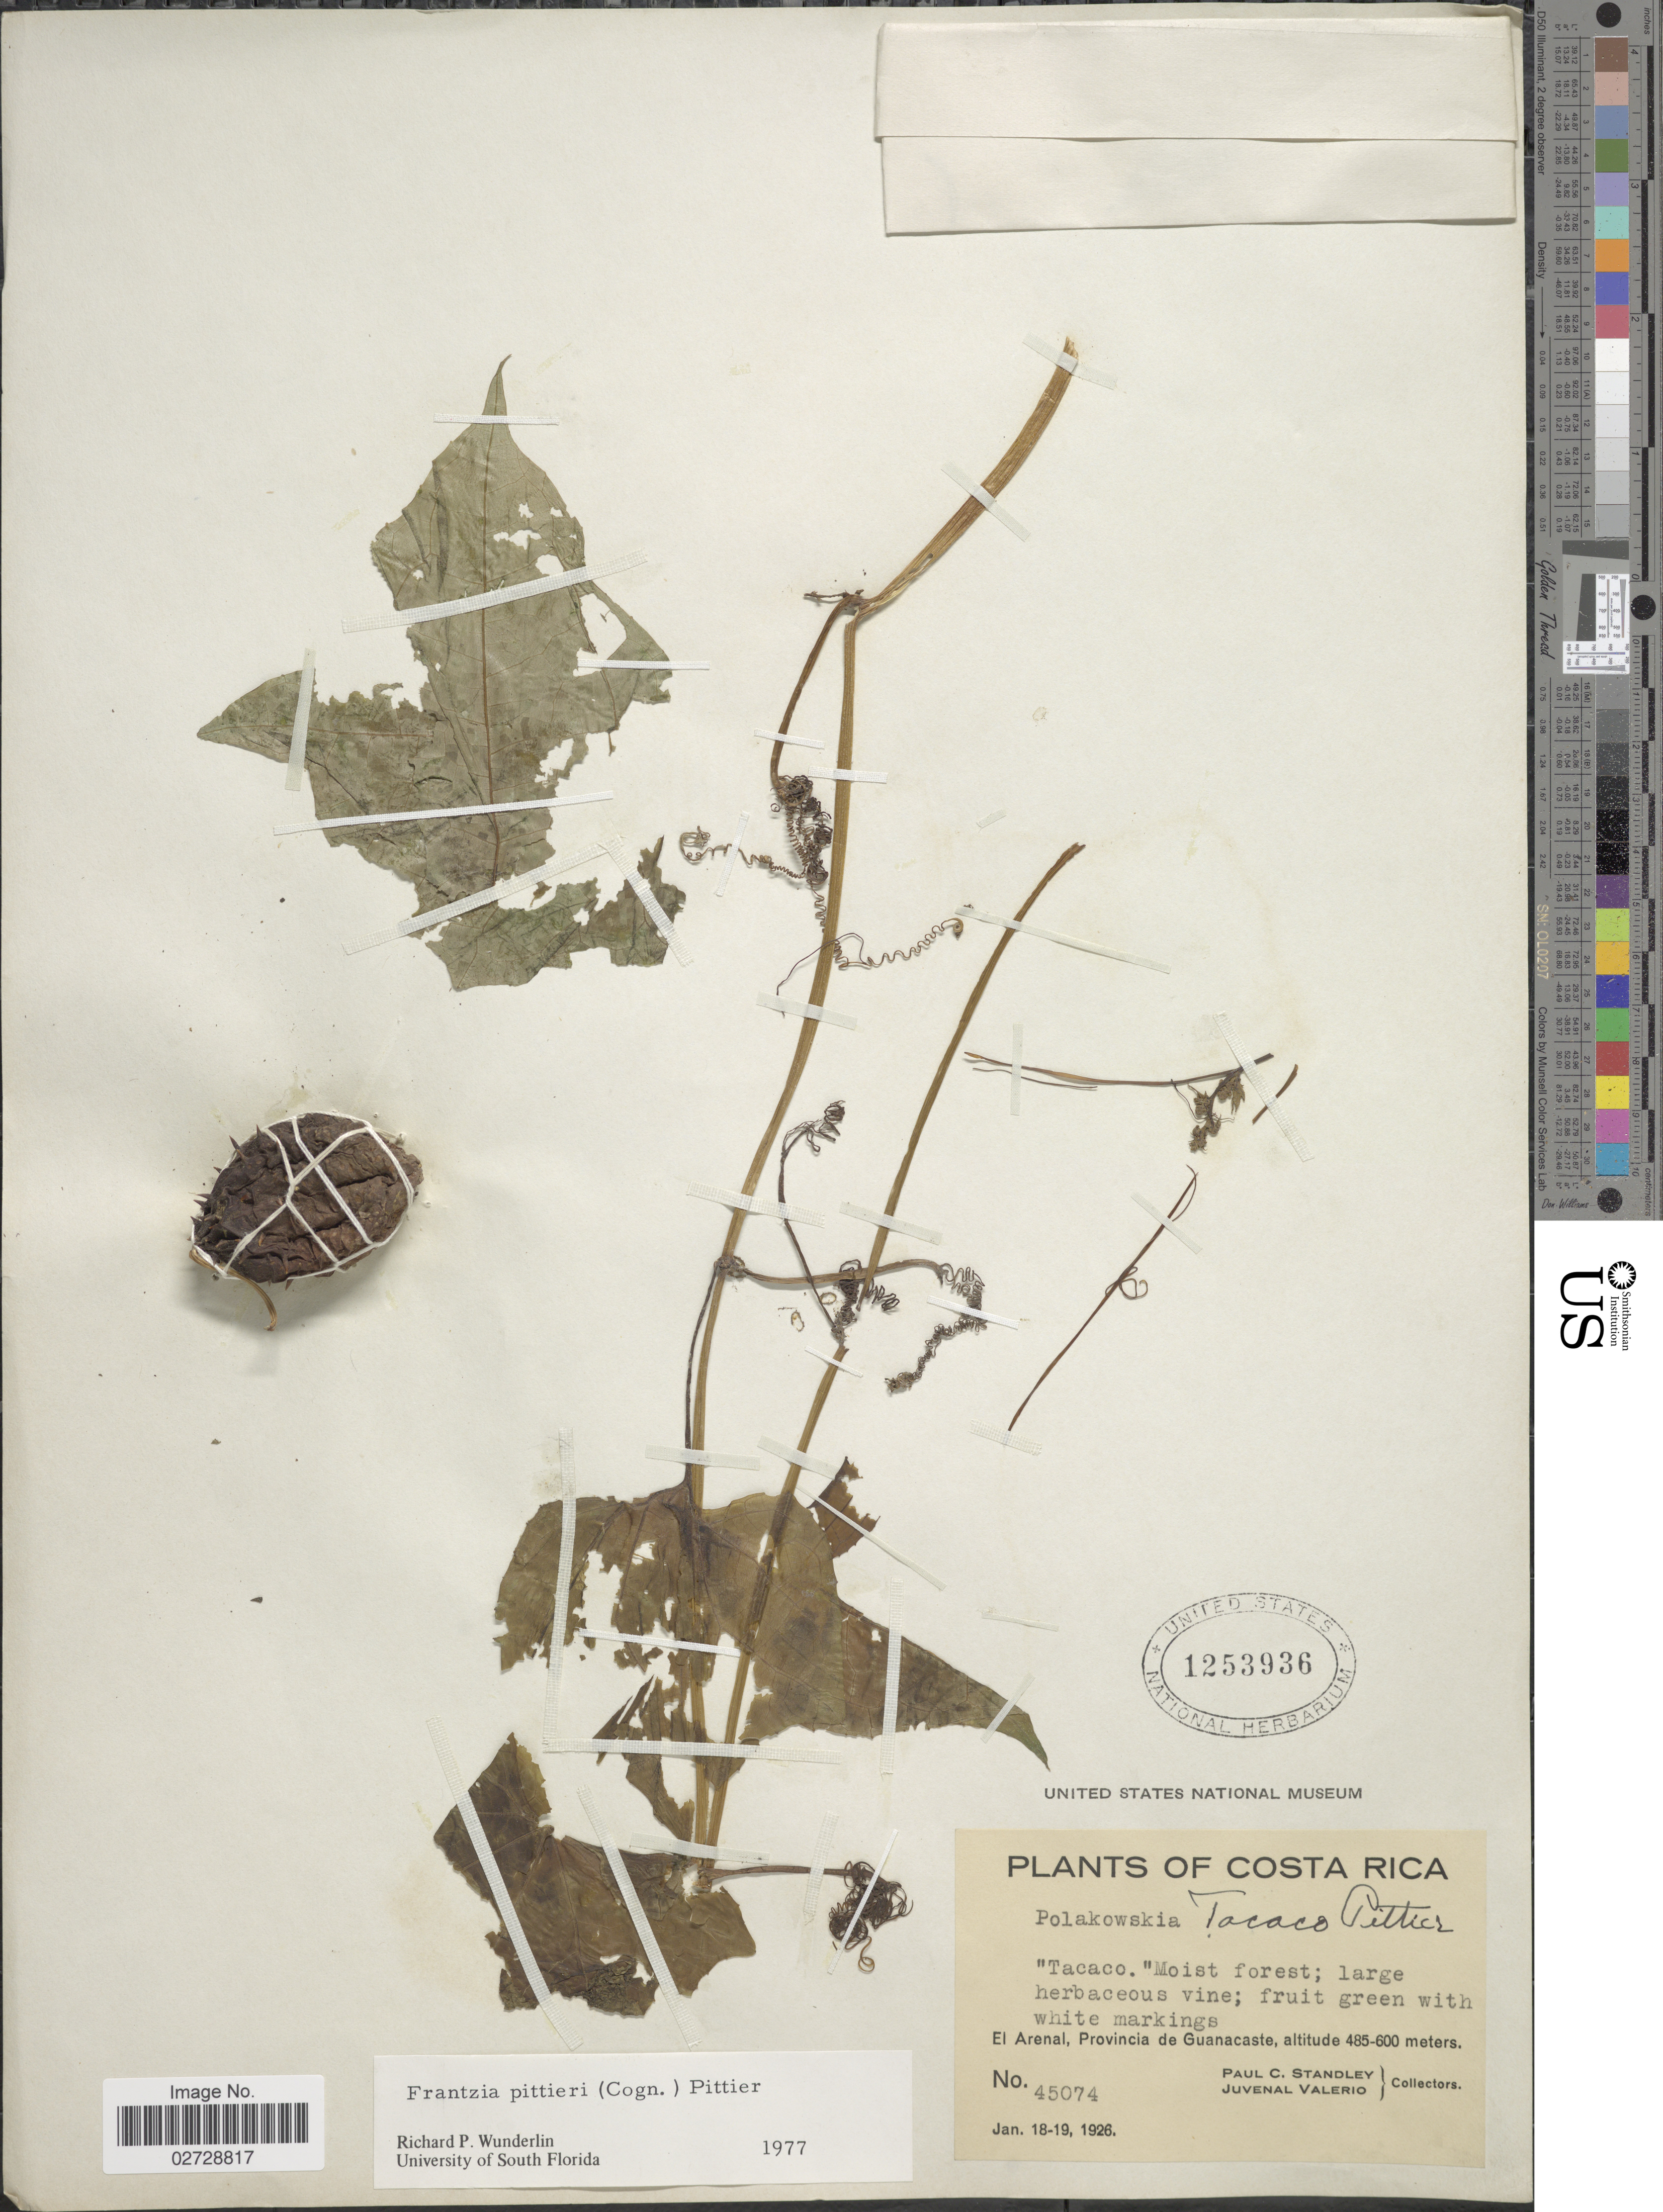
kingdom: Plantae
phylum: Tracheophyta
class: Magnoliopsida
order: Cucurbitales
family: Cucurbitaceae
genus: Sechium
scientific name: Sechium pittieri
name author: (Cogn.) C. Jeffrey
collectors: P. C. Standley & J. Valerio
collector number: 45074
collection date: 1926-01-18/1926-01-19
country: Costa Rica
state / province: Guanacaste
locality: El Arenal.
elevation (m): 485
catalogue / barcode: US 1253936